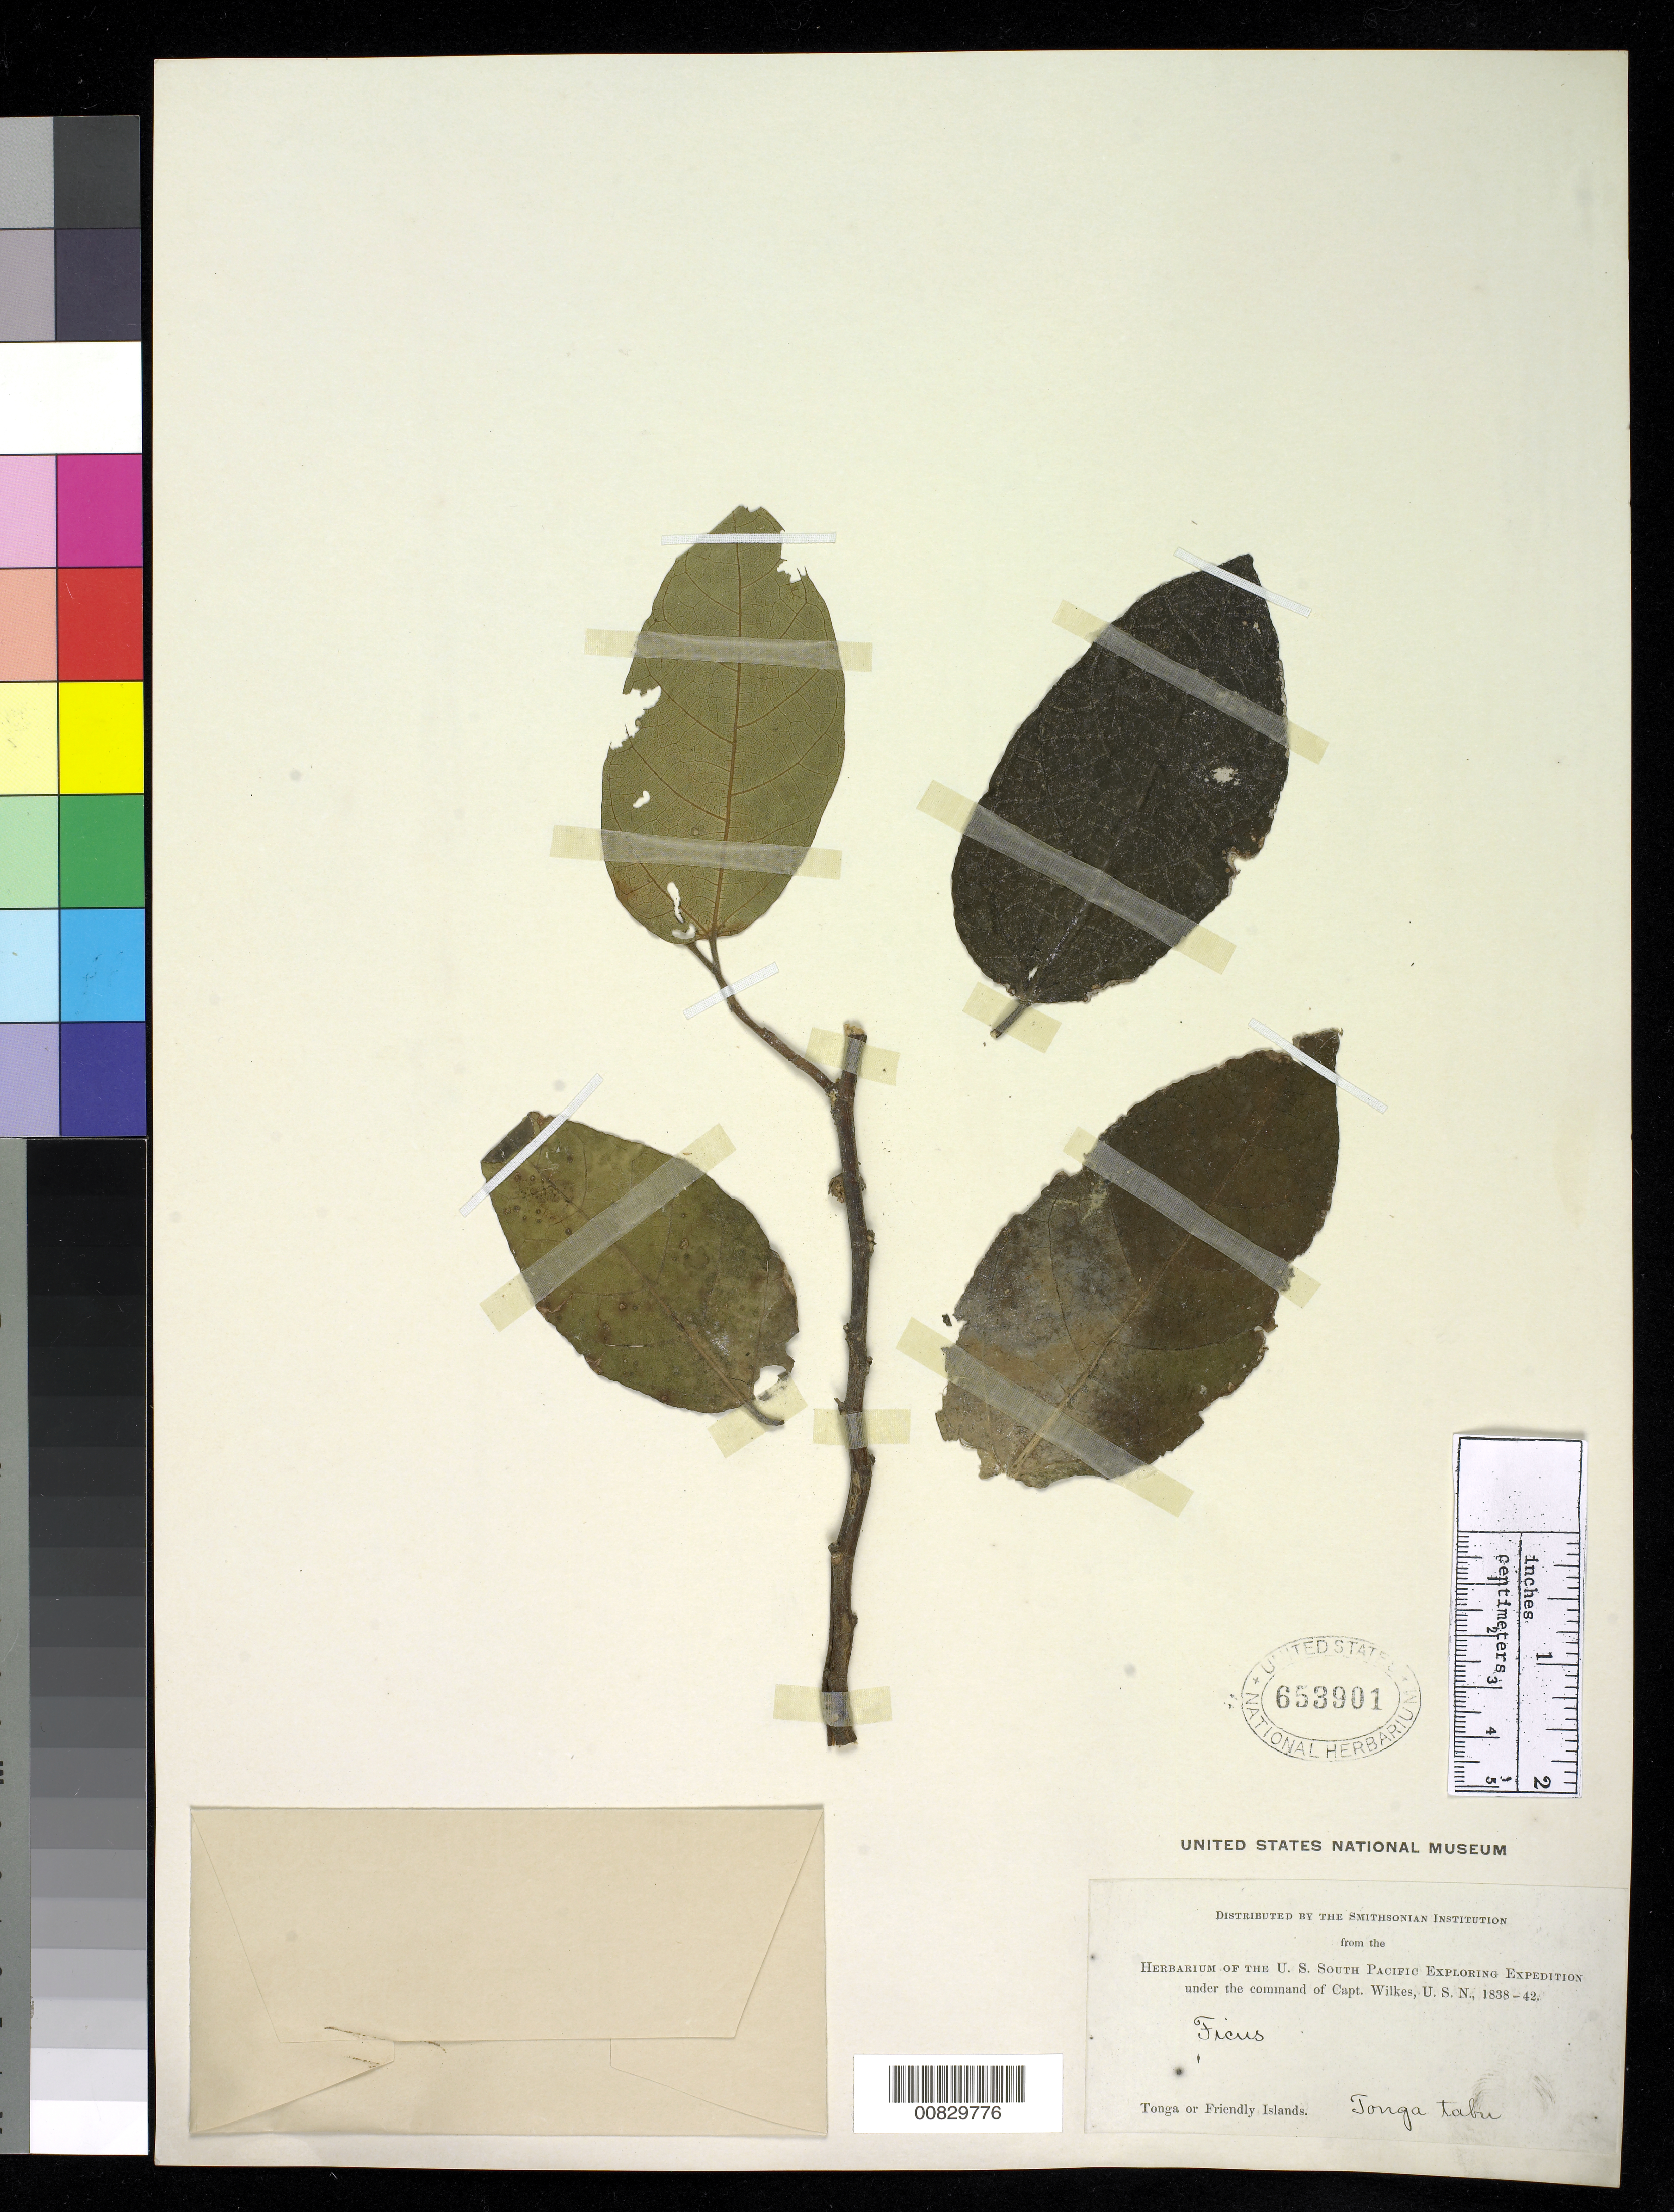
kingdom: Plantae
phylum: Tracheophyta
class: Magnoliopsida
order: Rosales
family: Moraceae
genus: Ficus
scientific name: Ficus scabra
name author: G. Forst.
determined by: Whistler, W. A.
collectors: Wilkes Explor. Exped.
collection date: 1838/1842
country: Tonga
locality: Tonga or Friendly Islands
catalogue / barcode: US 653901